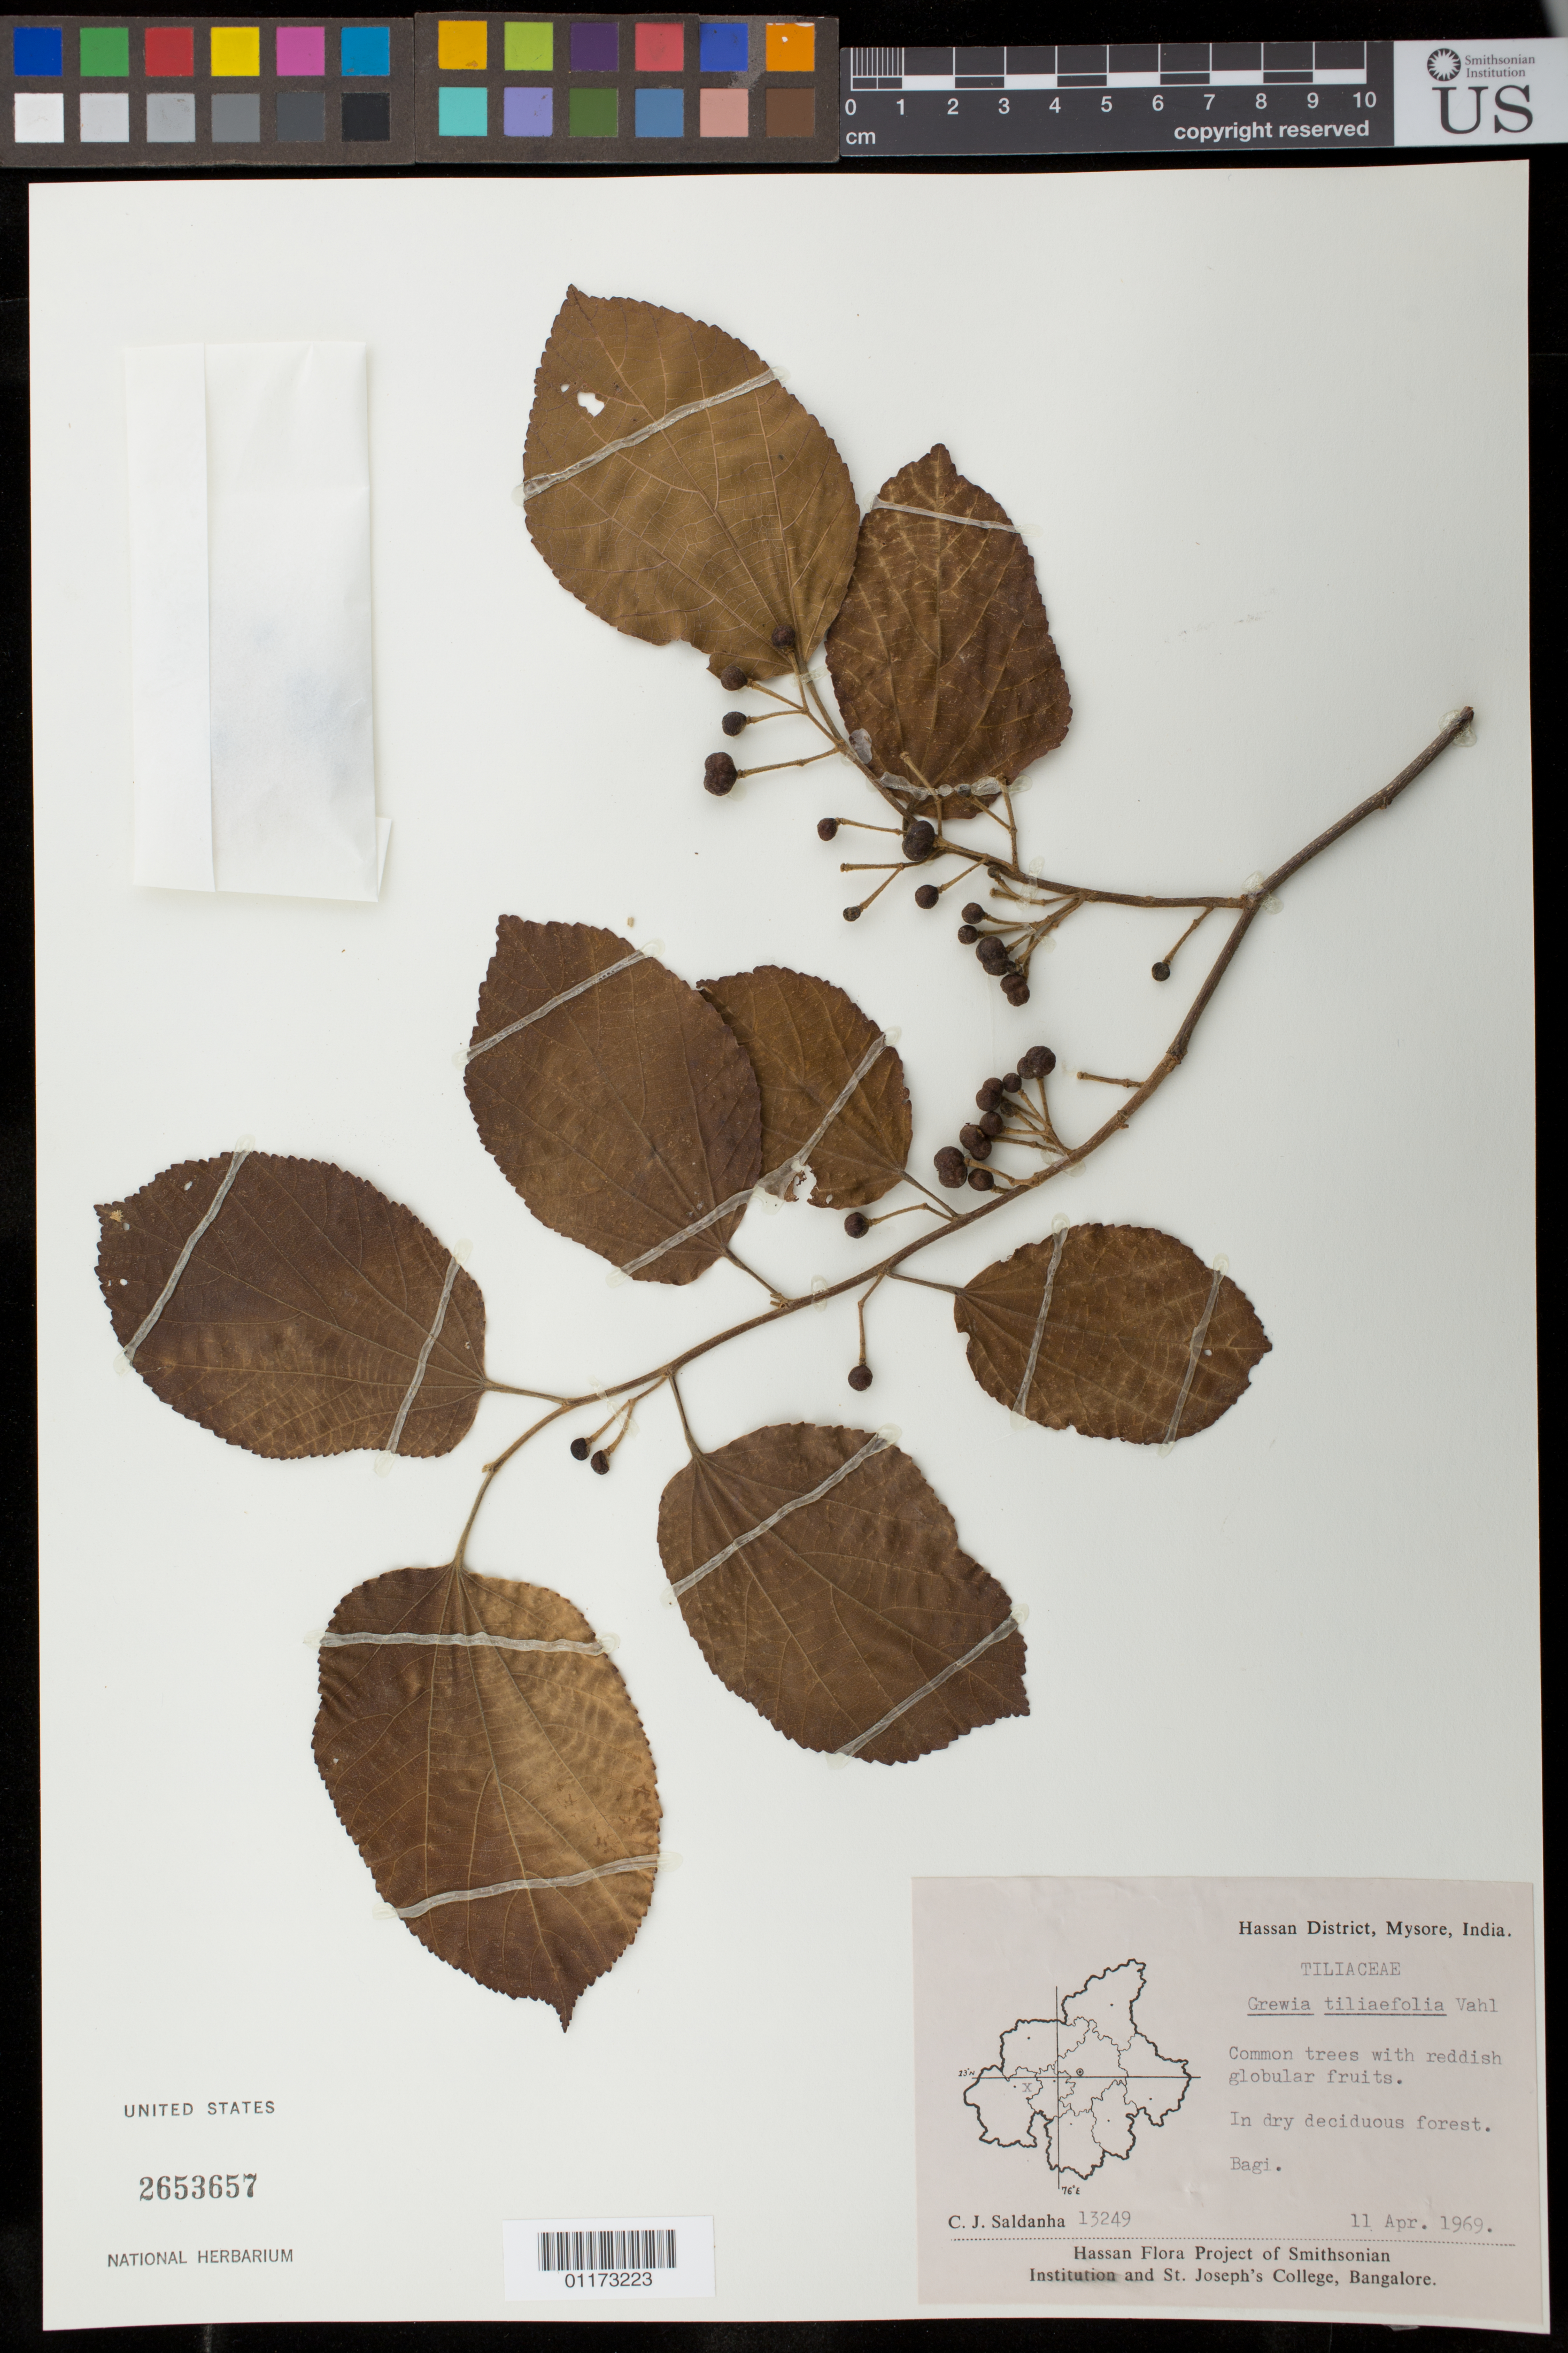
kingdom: Plantae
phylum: Tracheophyta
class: Magnoliopsida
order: Malvales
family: Malvaceae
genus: Grewia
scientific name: Grewia tiliifolia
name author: Vahl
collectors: C. J. Saldanha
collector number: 13249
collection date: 1969-04-11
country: India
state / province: Karnataka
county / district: Mysore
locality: Bagi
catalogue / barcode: US 2653657